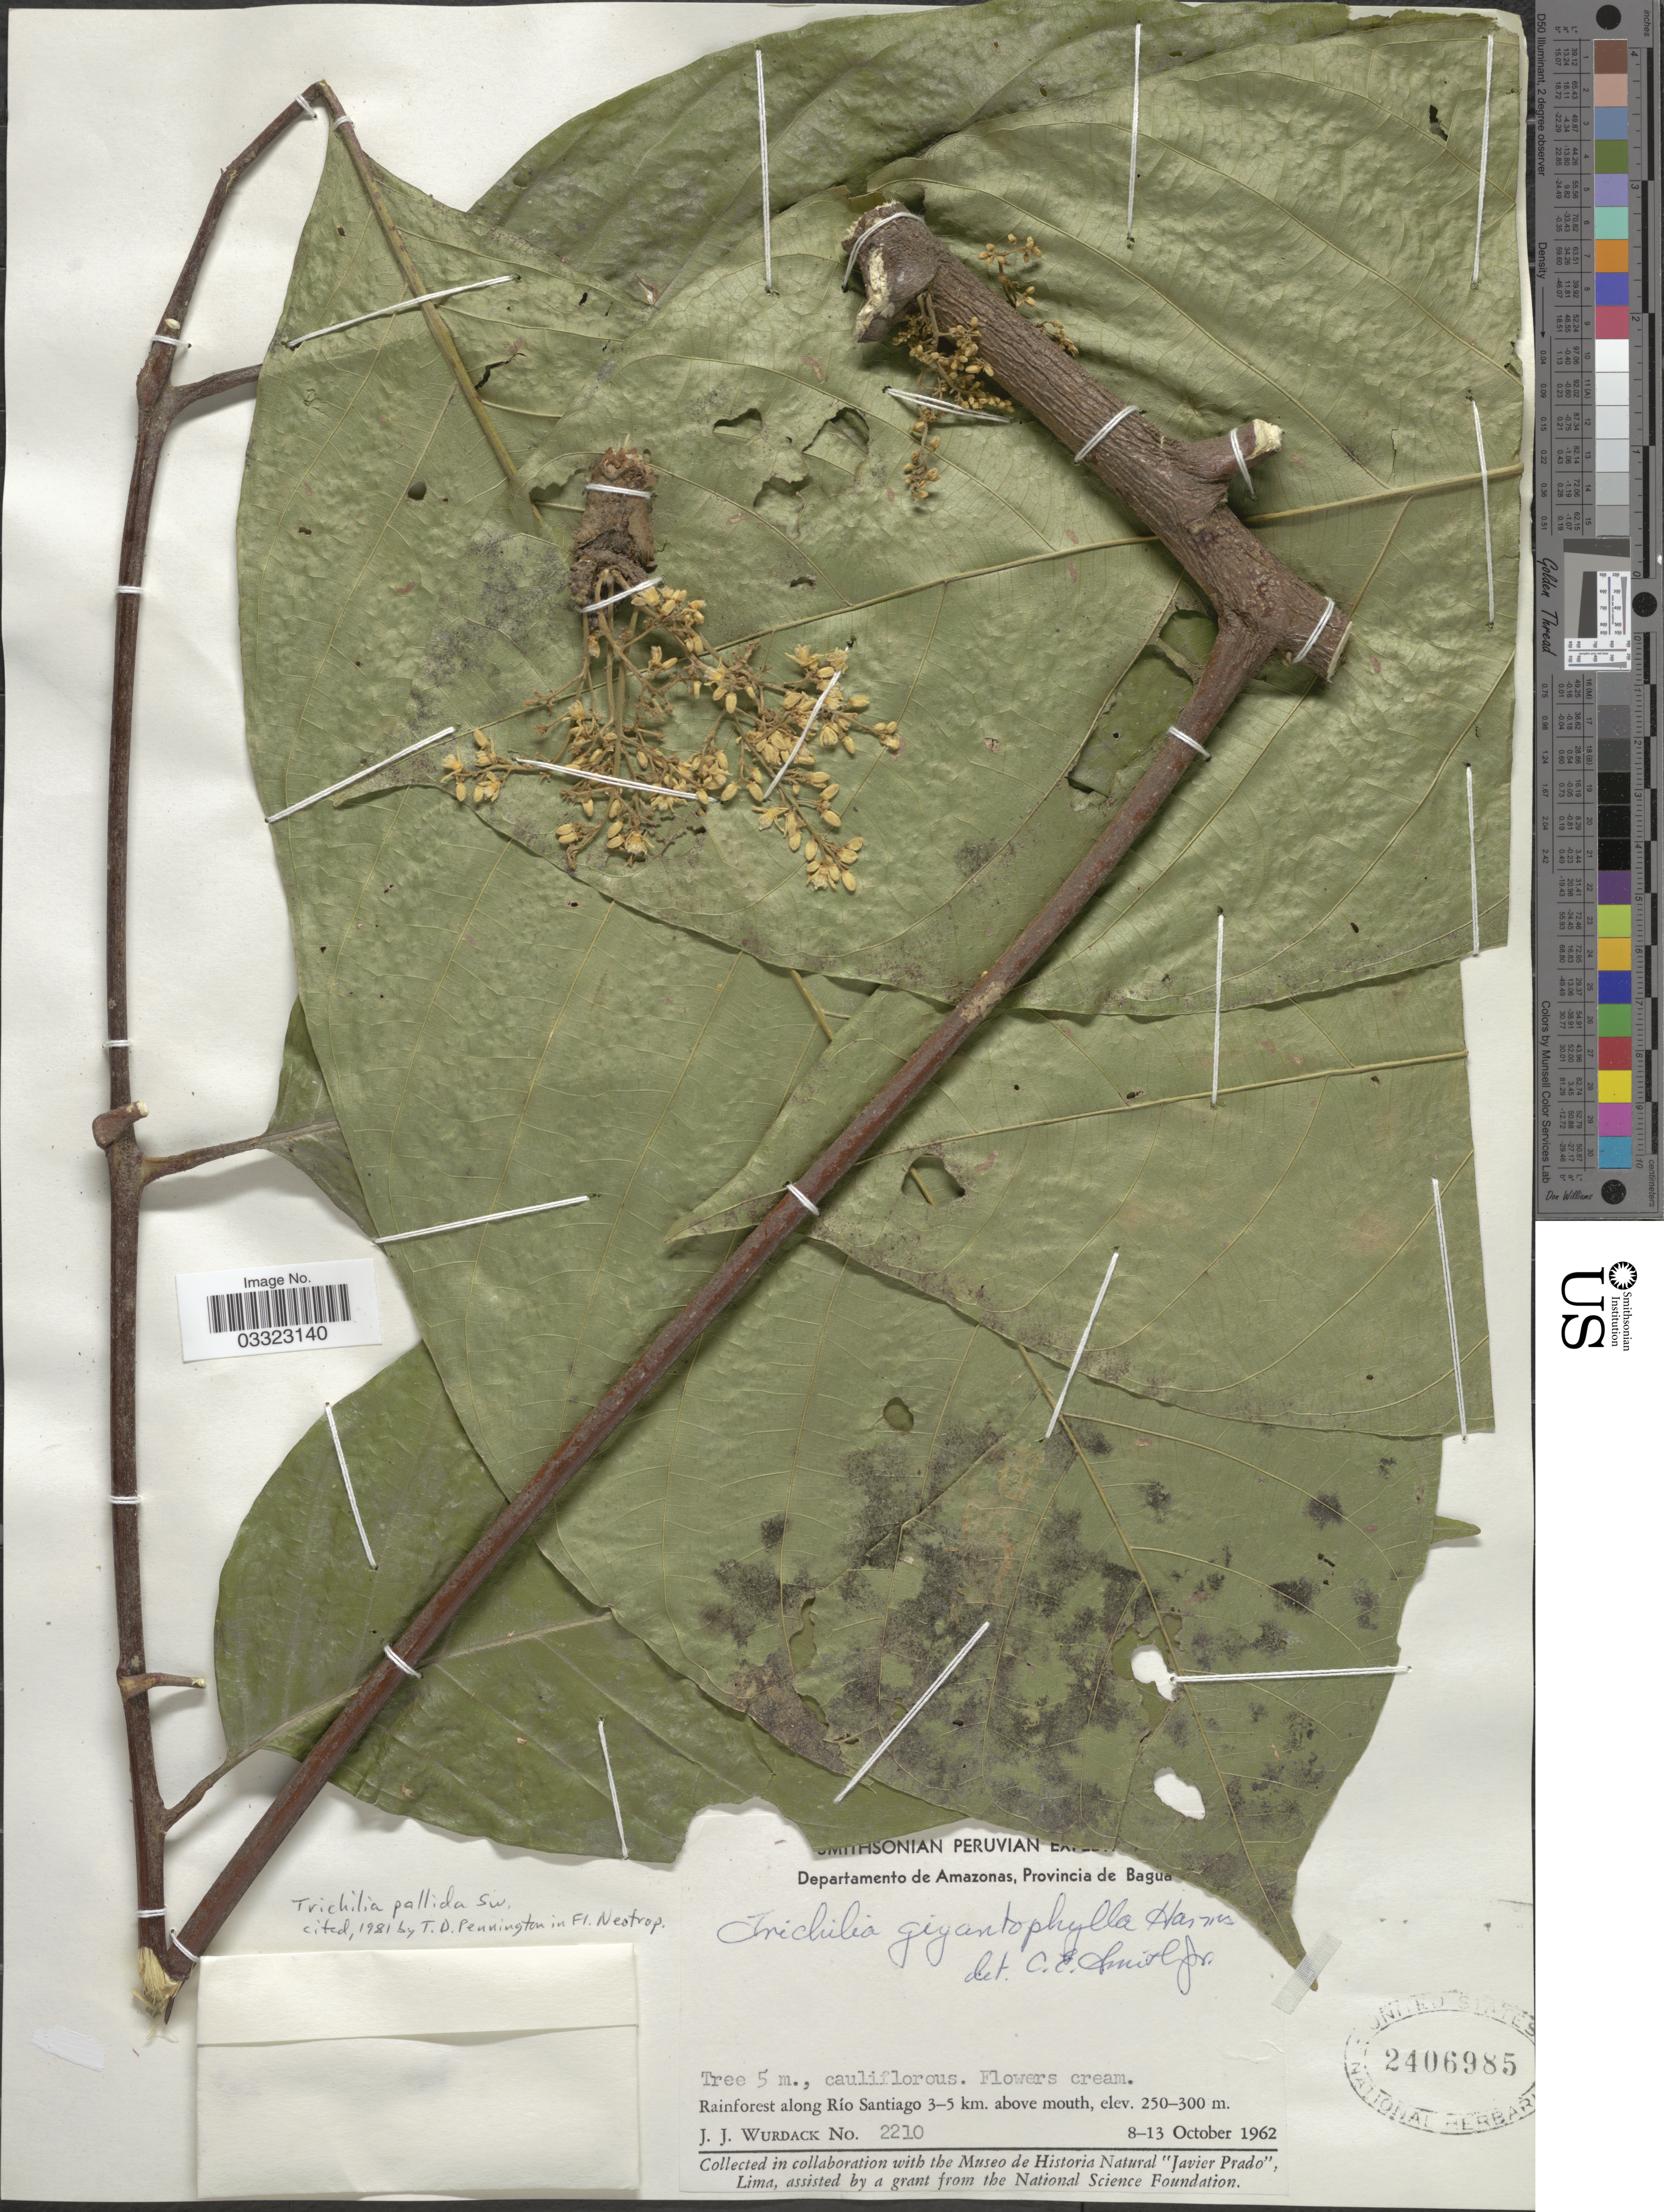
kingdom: Plantae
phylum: Tracheophyta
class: Magnoliopsida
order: Sapindales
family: Meliaceae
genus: Trichilia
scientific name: Trichilia pallida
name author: Sw.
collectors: J. J. Wurdack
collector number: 2210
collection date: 1962-10-08/1962-10-13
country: Peru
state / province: Amazonas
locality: Departamento de Amazonas, Provincia de Bagua. Rainforest along Río Santiago 3-5 km. above mouth.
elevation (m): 250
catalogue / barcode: US 2406985